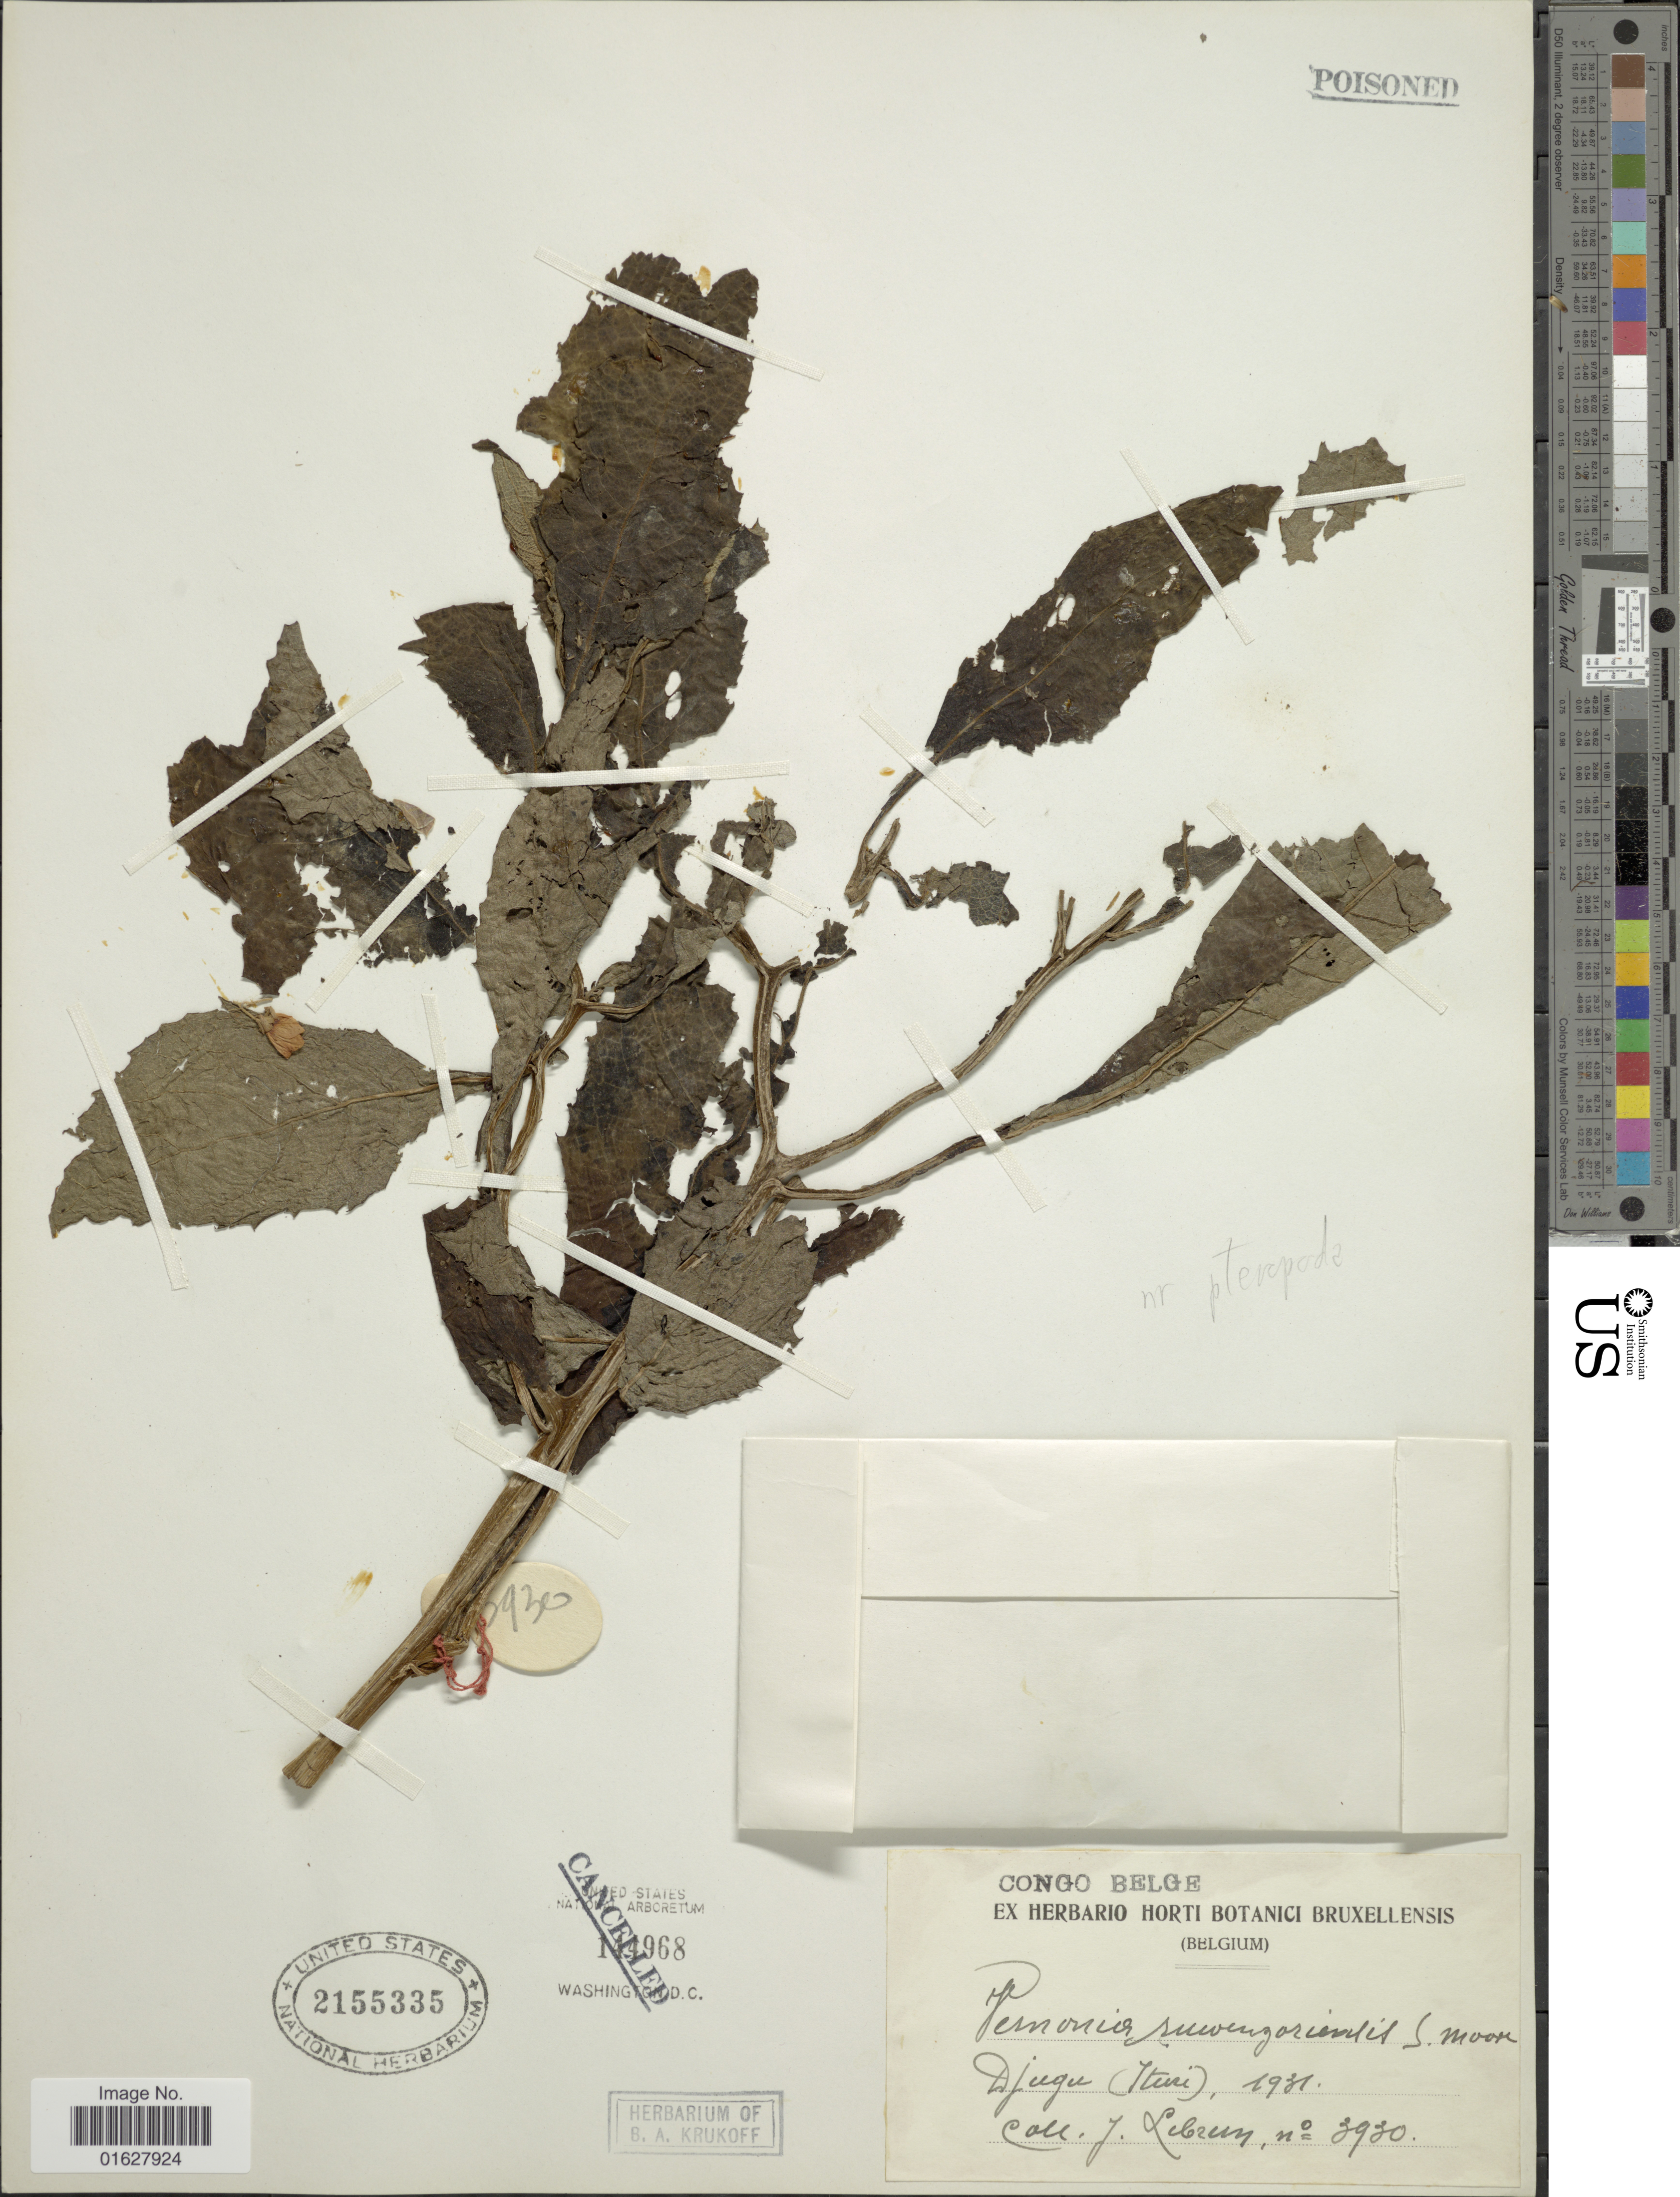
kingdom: Plantae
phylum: Tracheophyta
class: Magnoliopsida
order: Asterales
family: Asteraceae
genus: Baccharoides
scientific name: Baccharoides calvoana subsp. ruwenzoriensis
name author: (C. Jeffrey) Isawumi et al.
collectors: J. A. Lebrun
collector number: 3930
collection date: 1931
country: Congo, Democratic Republic of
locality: Congo Belge. Djugu (Ituri).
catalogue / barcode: US 2155335